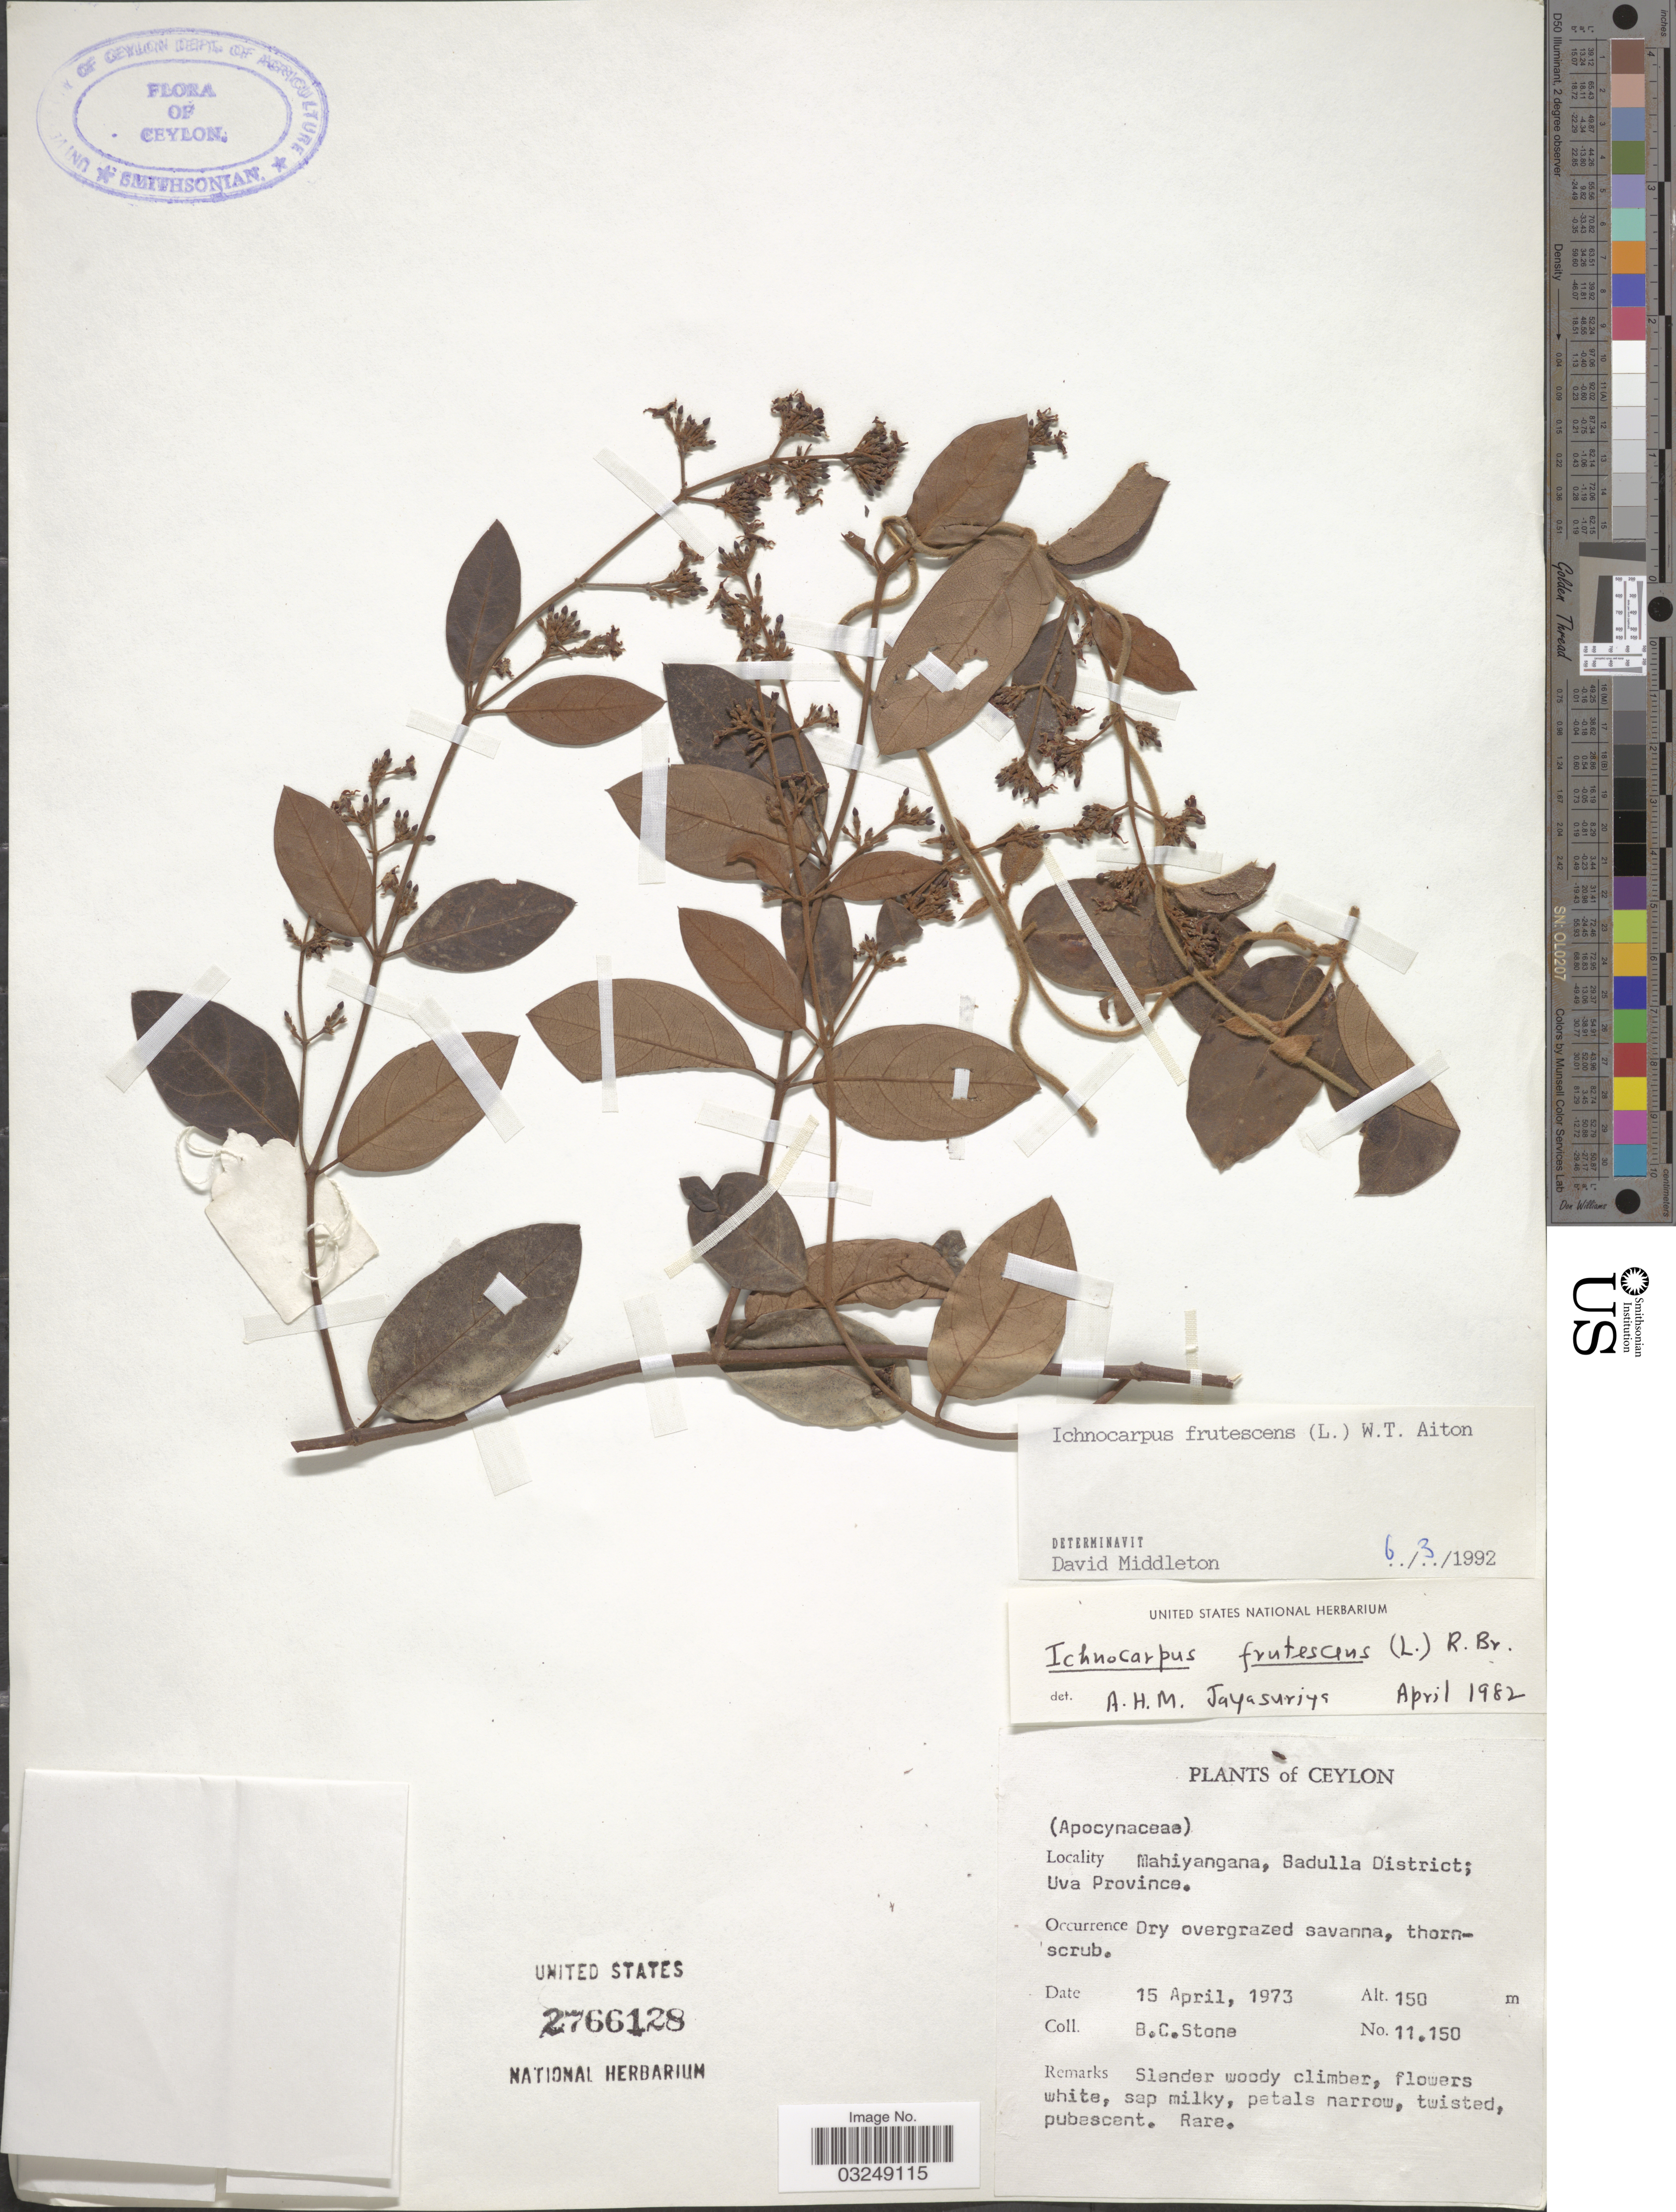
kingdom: Plantae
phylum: Tracheophyta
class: Magnoliopsida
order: Gentianales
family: Apocynaceae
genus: Ichnocarpus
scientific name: Ichnocarpus frutescens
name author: (L.) W.T. Aiton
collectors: B. C. Stone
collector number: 11150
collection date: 1973-04-15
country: Sri Lanka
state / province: Uva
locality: Ceylon. Mahiyangana, Badulla District.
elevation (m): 150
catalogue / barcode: US 2766128